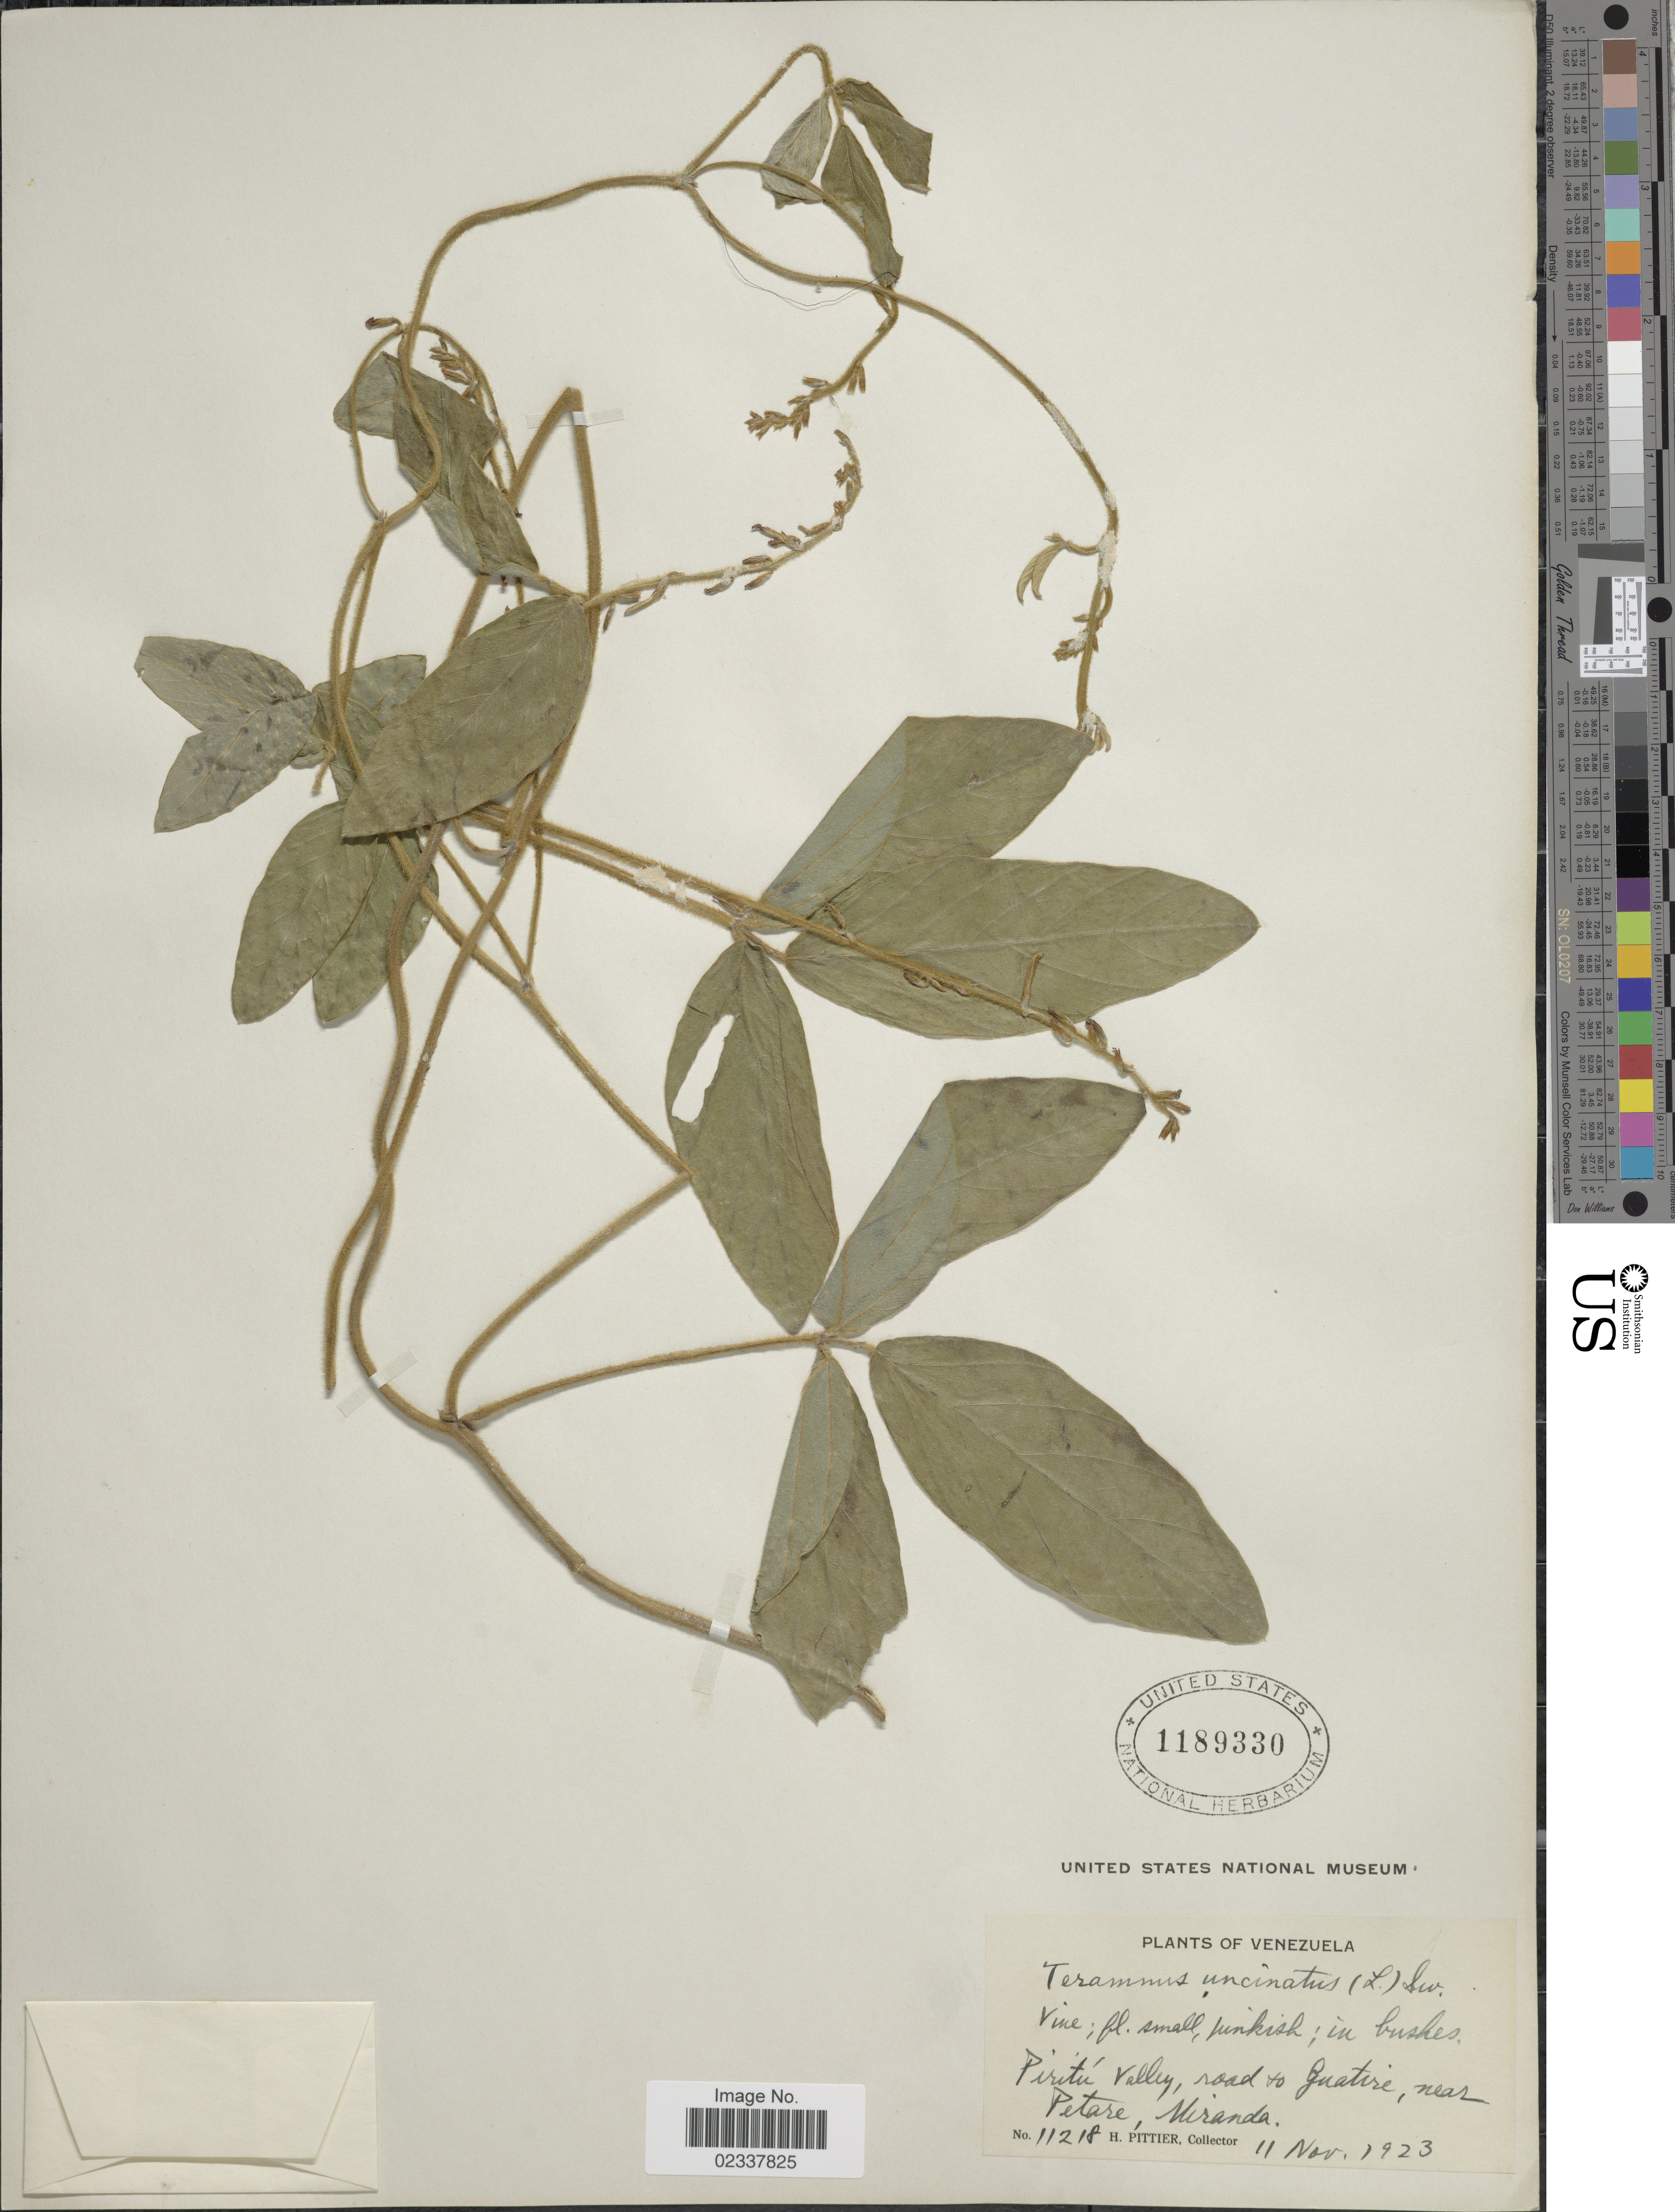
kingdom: Plantae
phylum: Tracheophyta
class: Magnoliopsida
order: Fabales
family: Fabaceae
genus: Teramnus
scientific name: Teramnus uncinatus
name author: (L.) Sw.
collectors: H. F. Pittier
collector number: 11218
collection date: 1923-11-11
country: Venezuela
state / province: Miranda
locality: Piritu Valley, road to Guatire, near Petare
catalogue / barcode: US 1189330